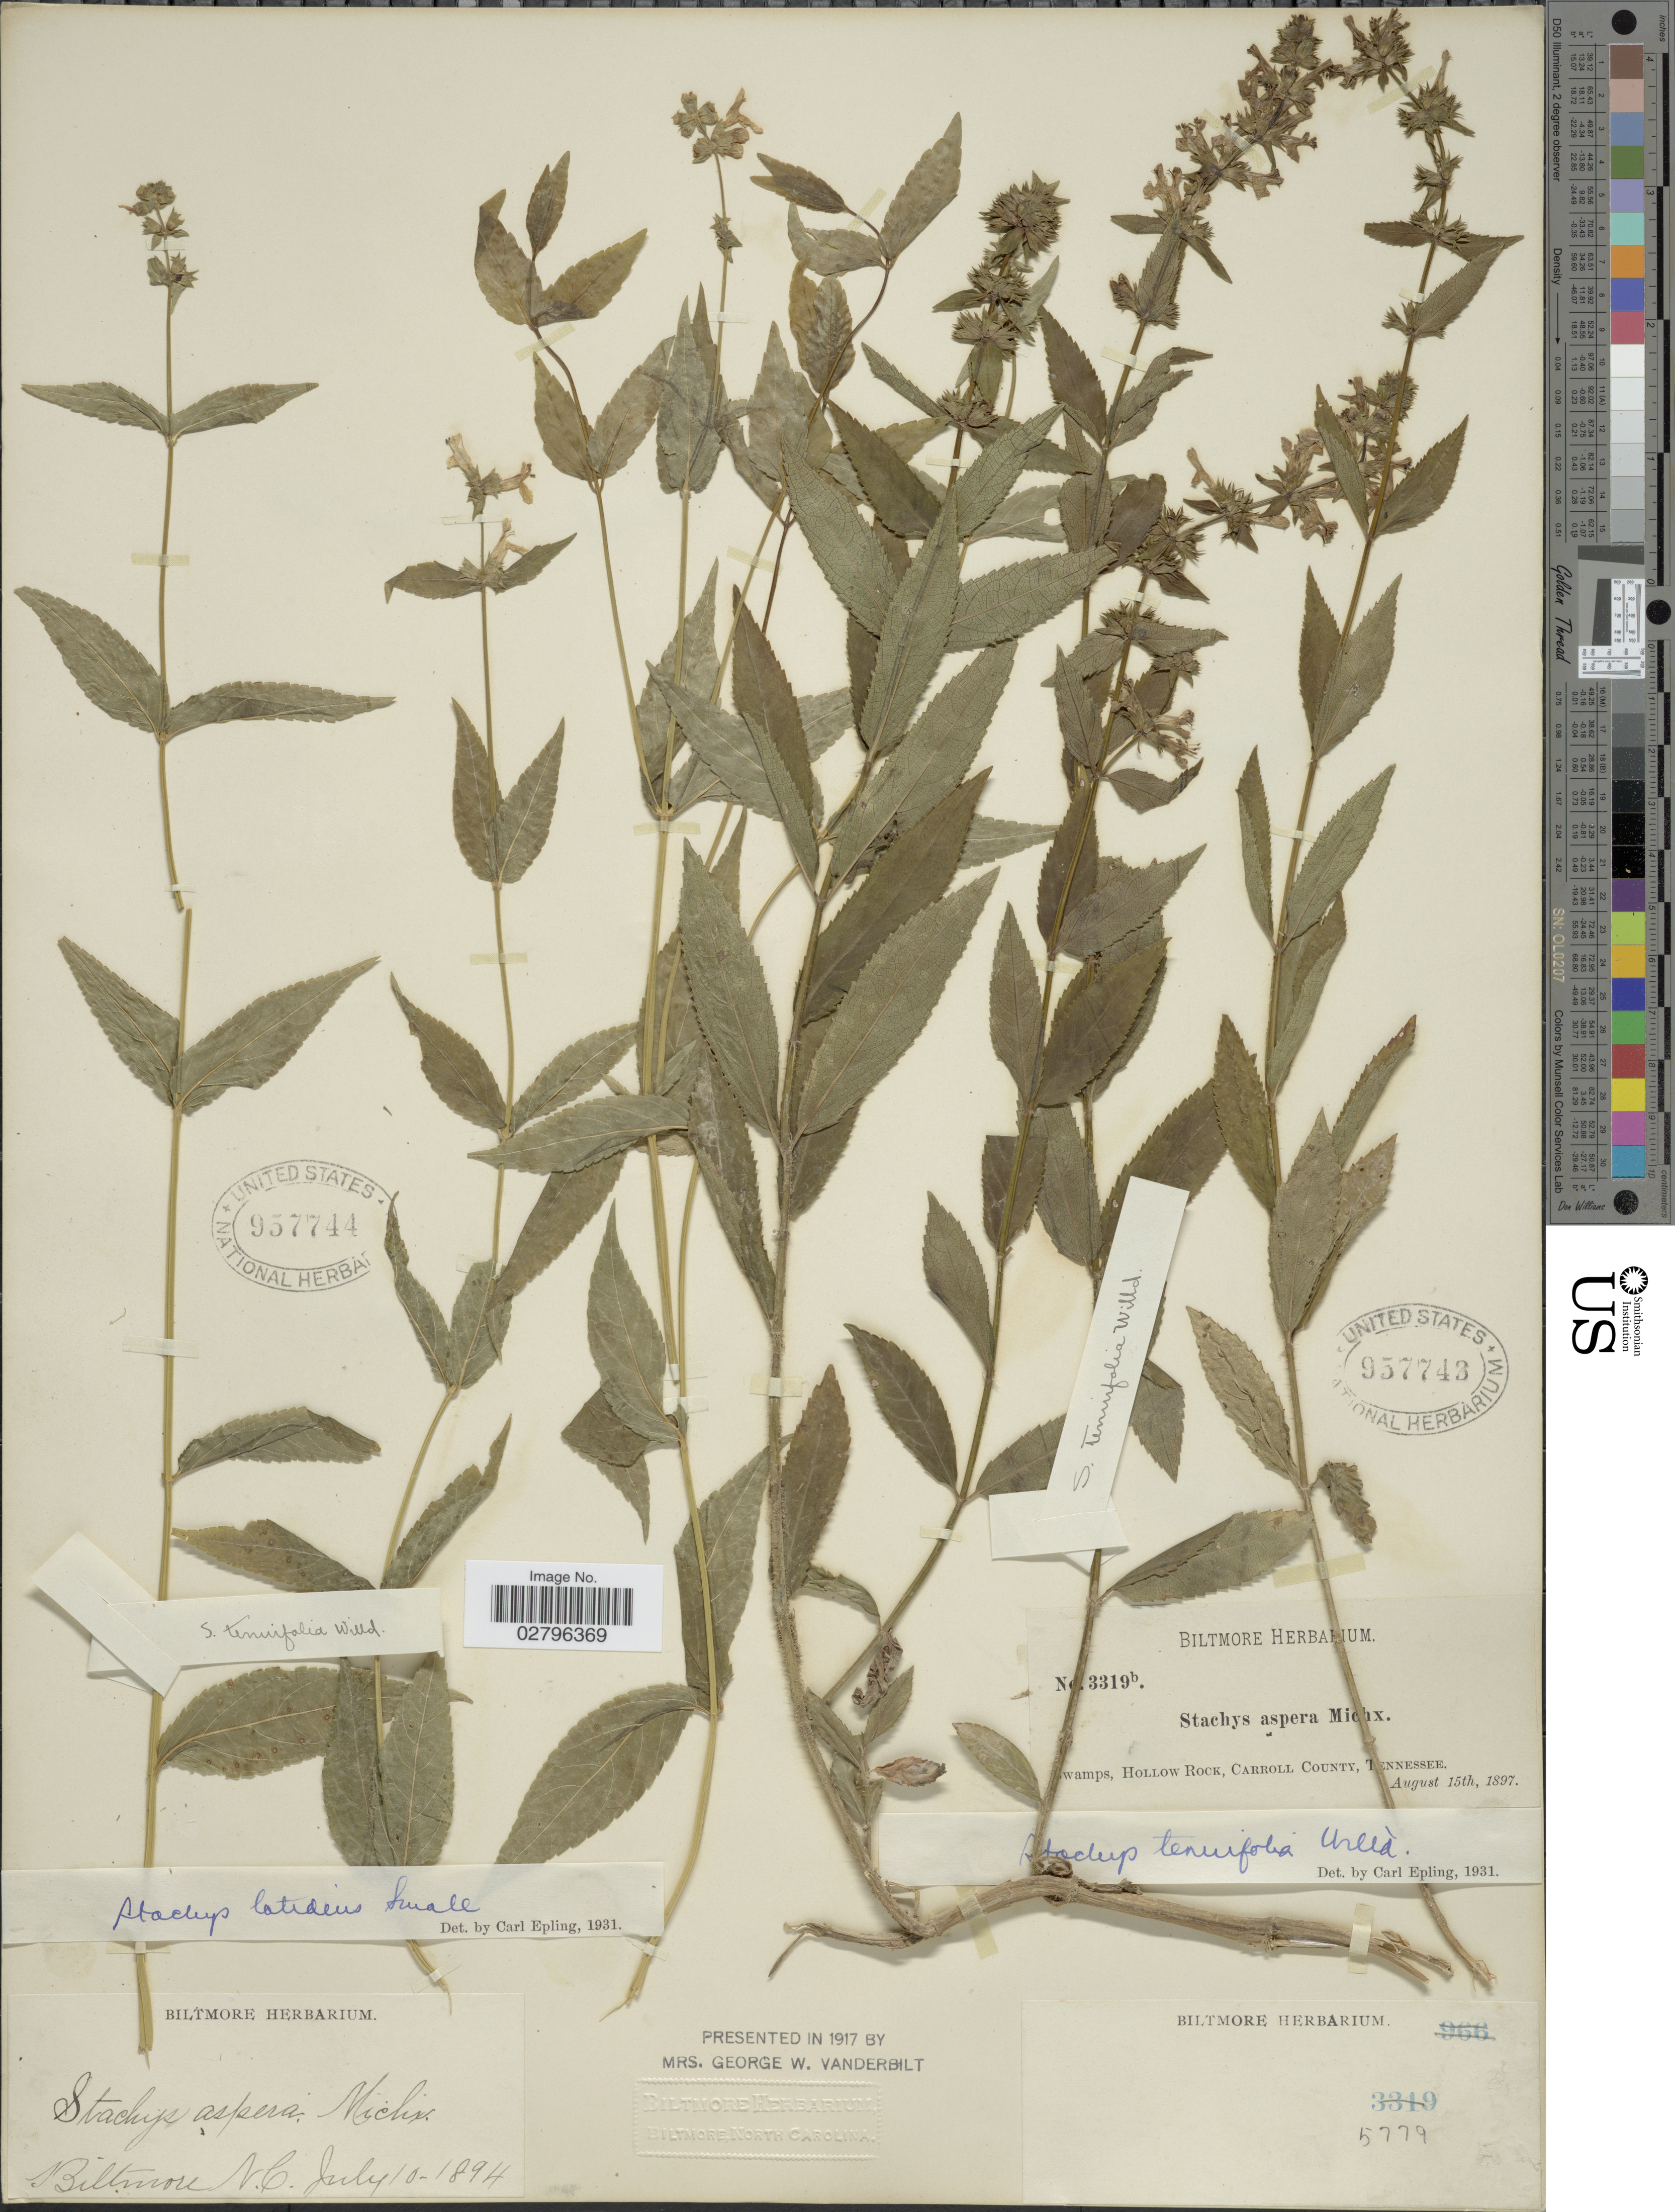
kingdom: Plantae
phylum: Tracheophyta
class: Magnoliopsida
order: Lamiales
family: Lamiaceae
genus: Stachys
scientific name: Stachys latidens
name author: Small in Britton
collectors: ex herb. Biltmore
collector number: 3319b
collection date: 1897-08-15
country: United States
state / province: Tennessee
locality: Hollow Rock, Carroll County.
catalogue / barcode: US 957743-2